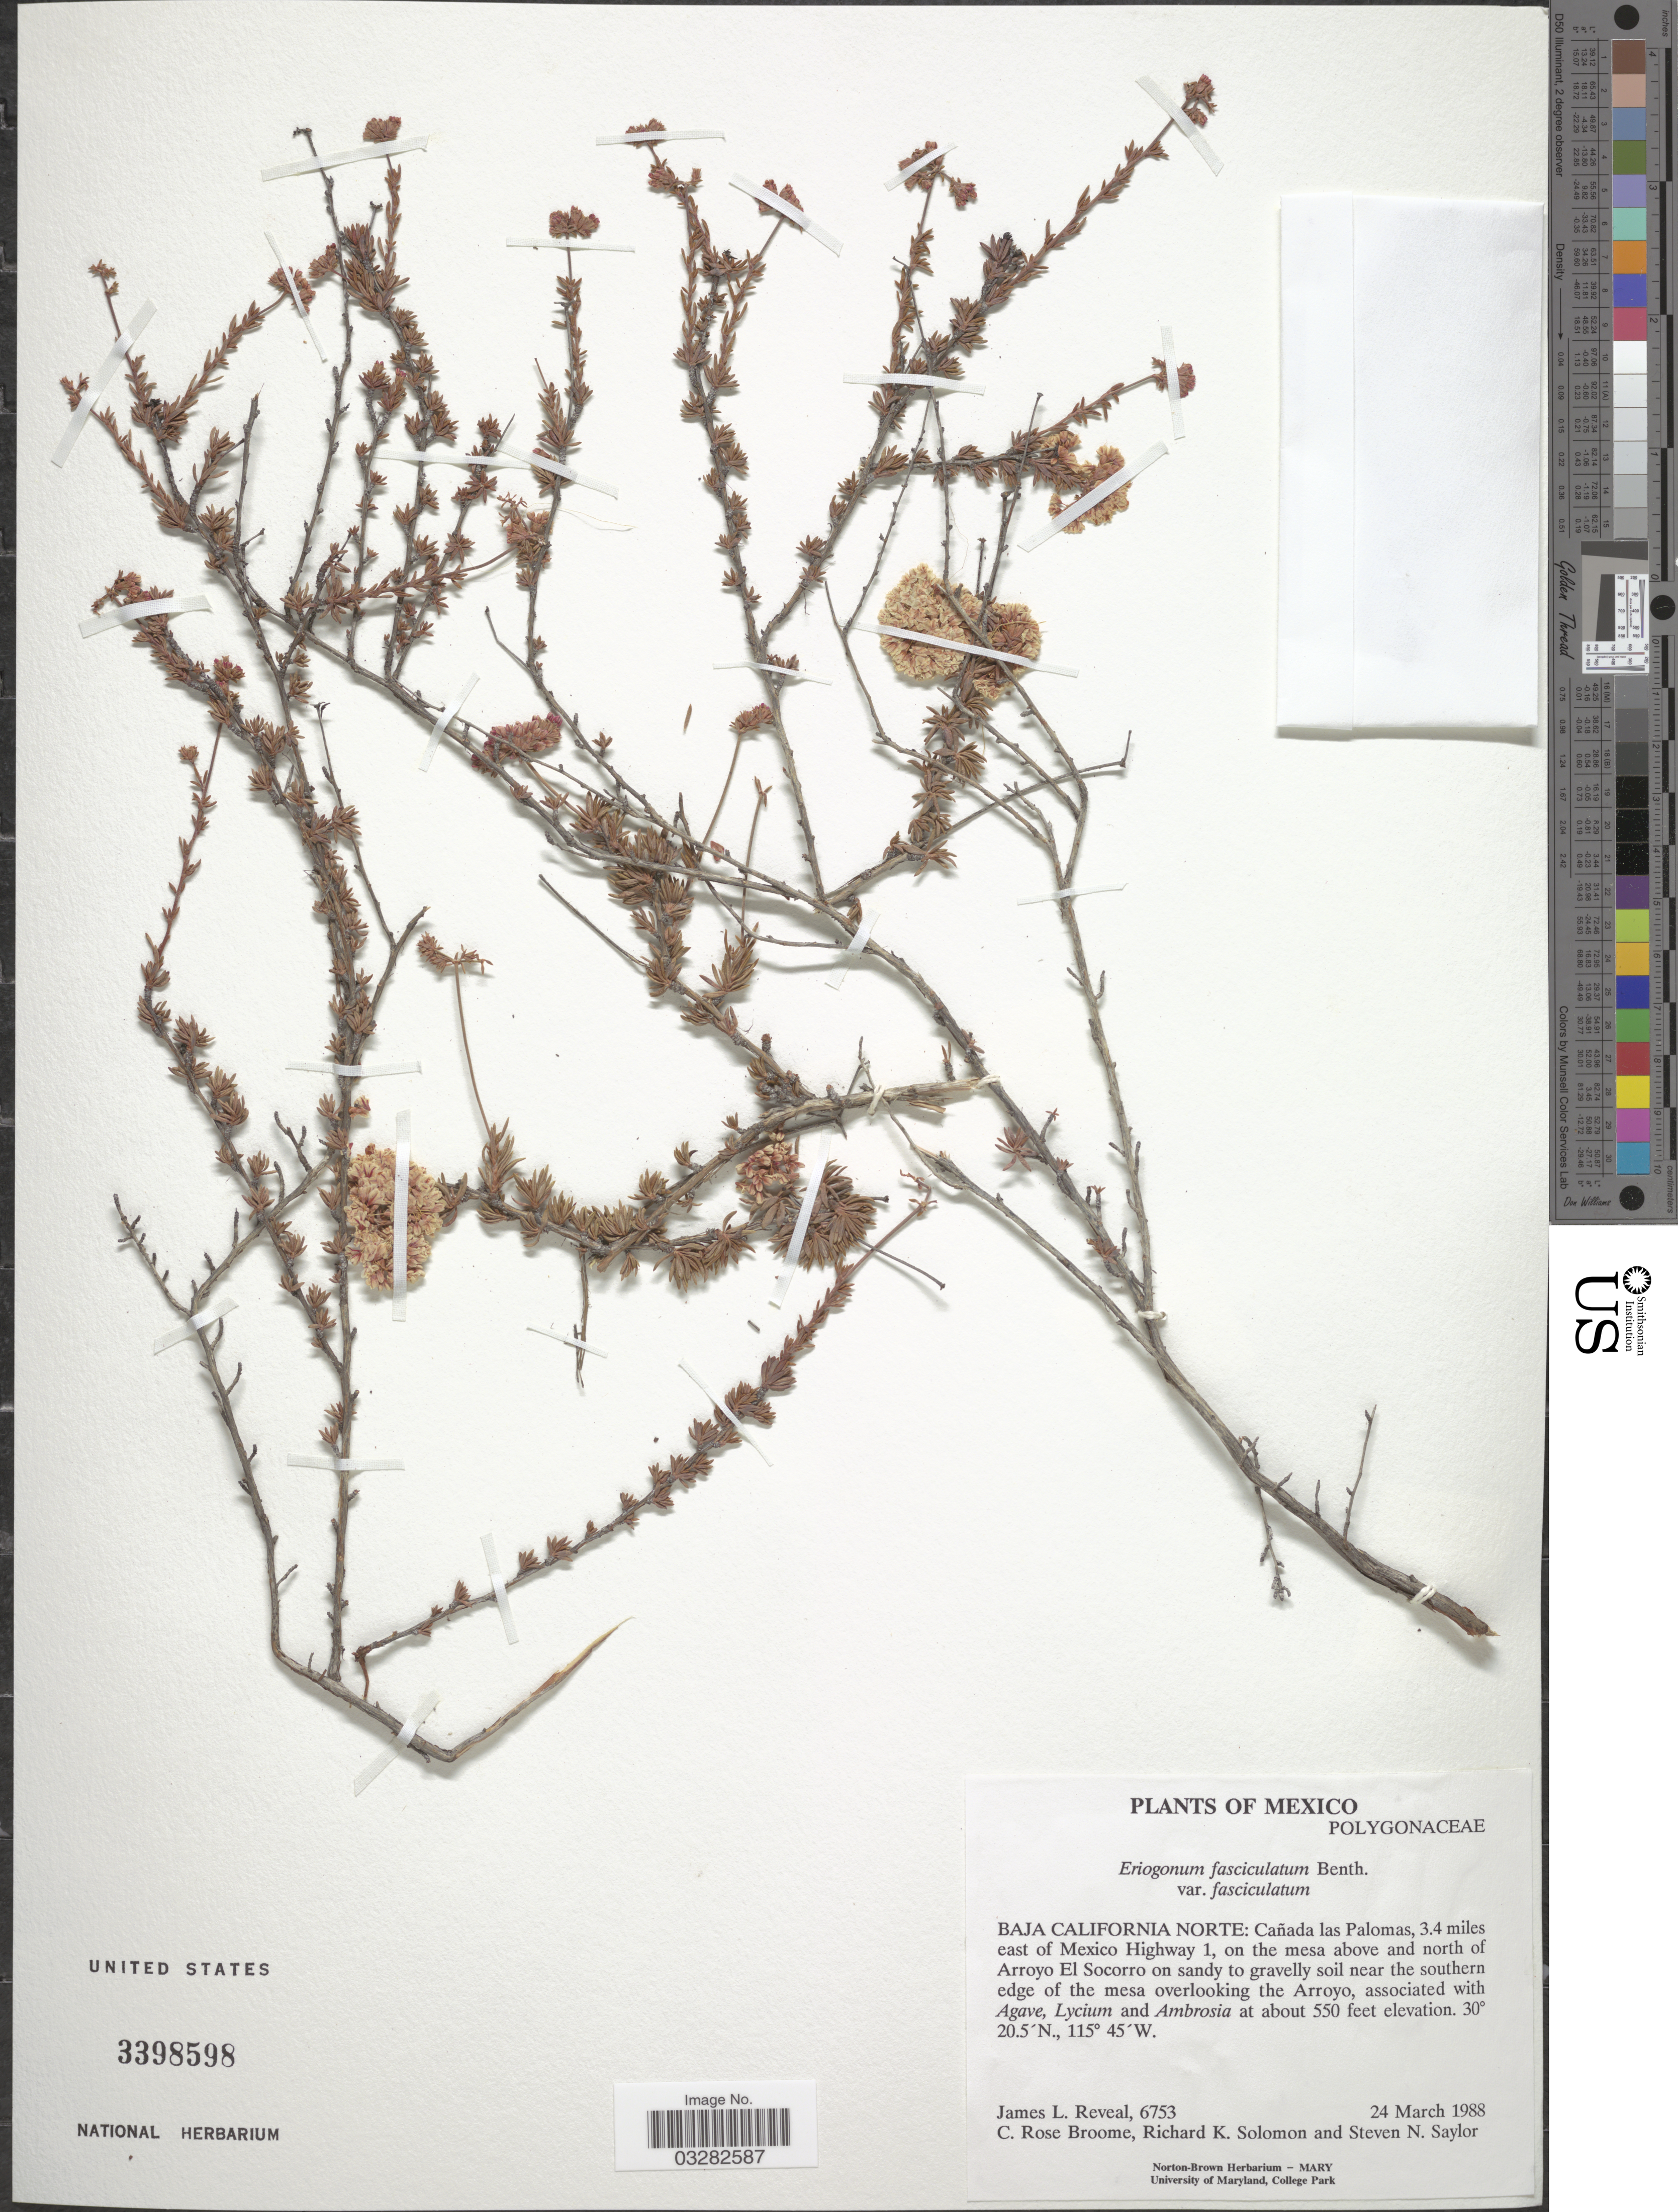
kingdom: Plantae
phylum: Tracheophyta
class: Magnoliopsida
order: Caryophyllales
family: Polygonaceae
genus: Eriogonum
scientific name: Eriogonum fasciculatum var. fasciculatum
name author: Benth.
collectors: J. L. Reveal, C. R. Broome, Solomon, R. K. & S. Saylor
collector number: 6753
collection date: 1988-03-24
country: Mexico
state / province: Baja California Norte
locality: Cañada las Palomas, 3.4 miles east of Mexico Highway 1, on the mesa above and north of Arroyo El Socorro on sandy to gravelly soil near the southern edge of the mesa overlooking the Arroyo.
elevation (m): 168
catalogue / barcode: US 3398598